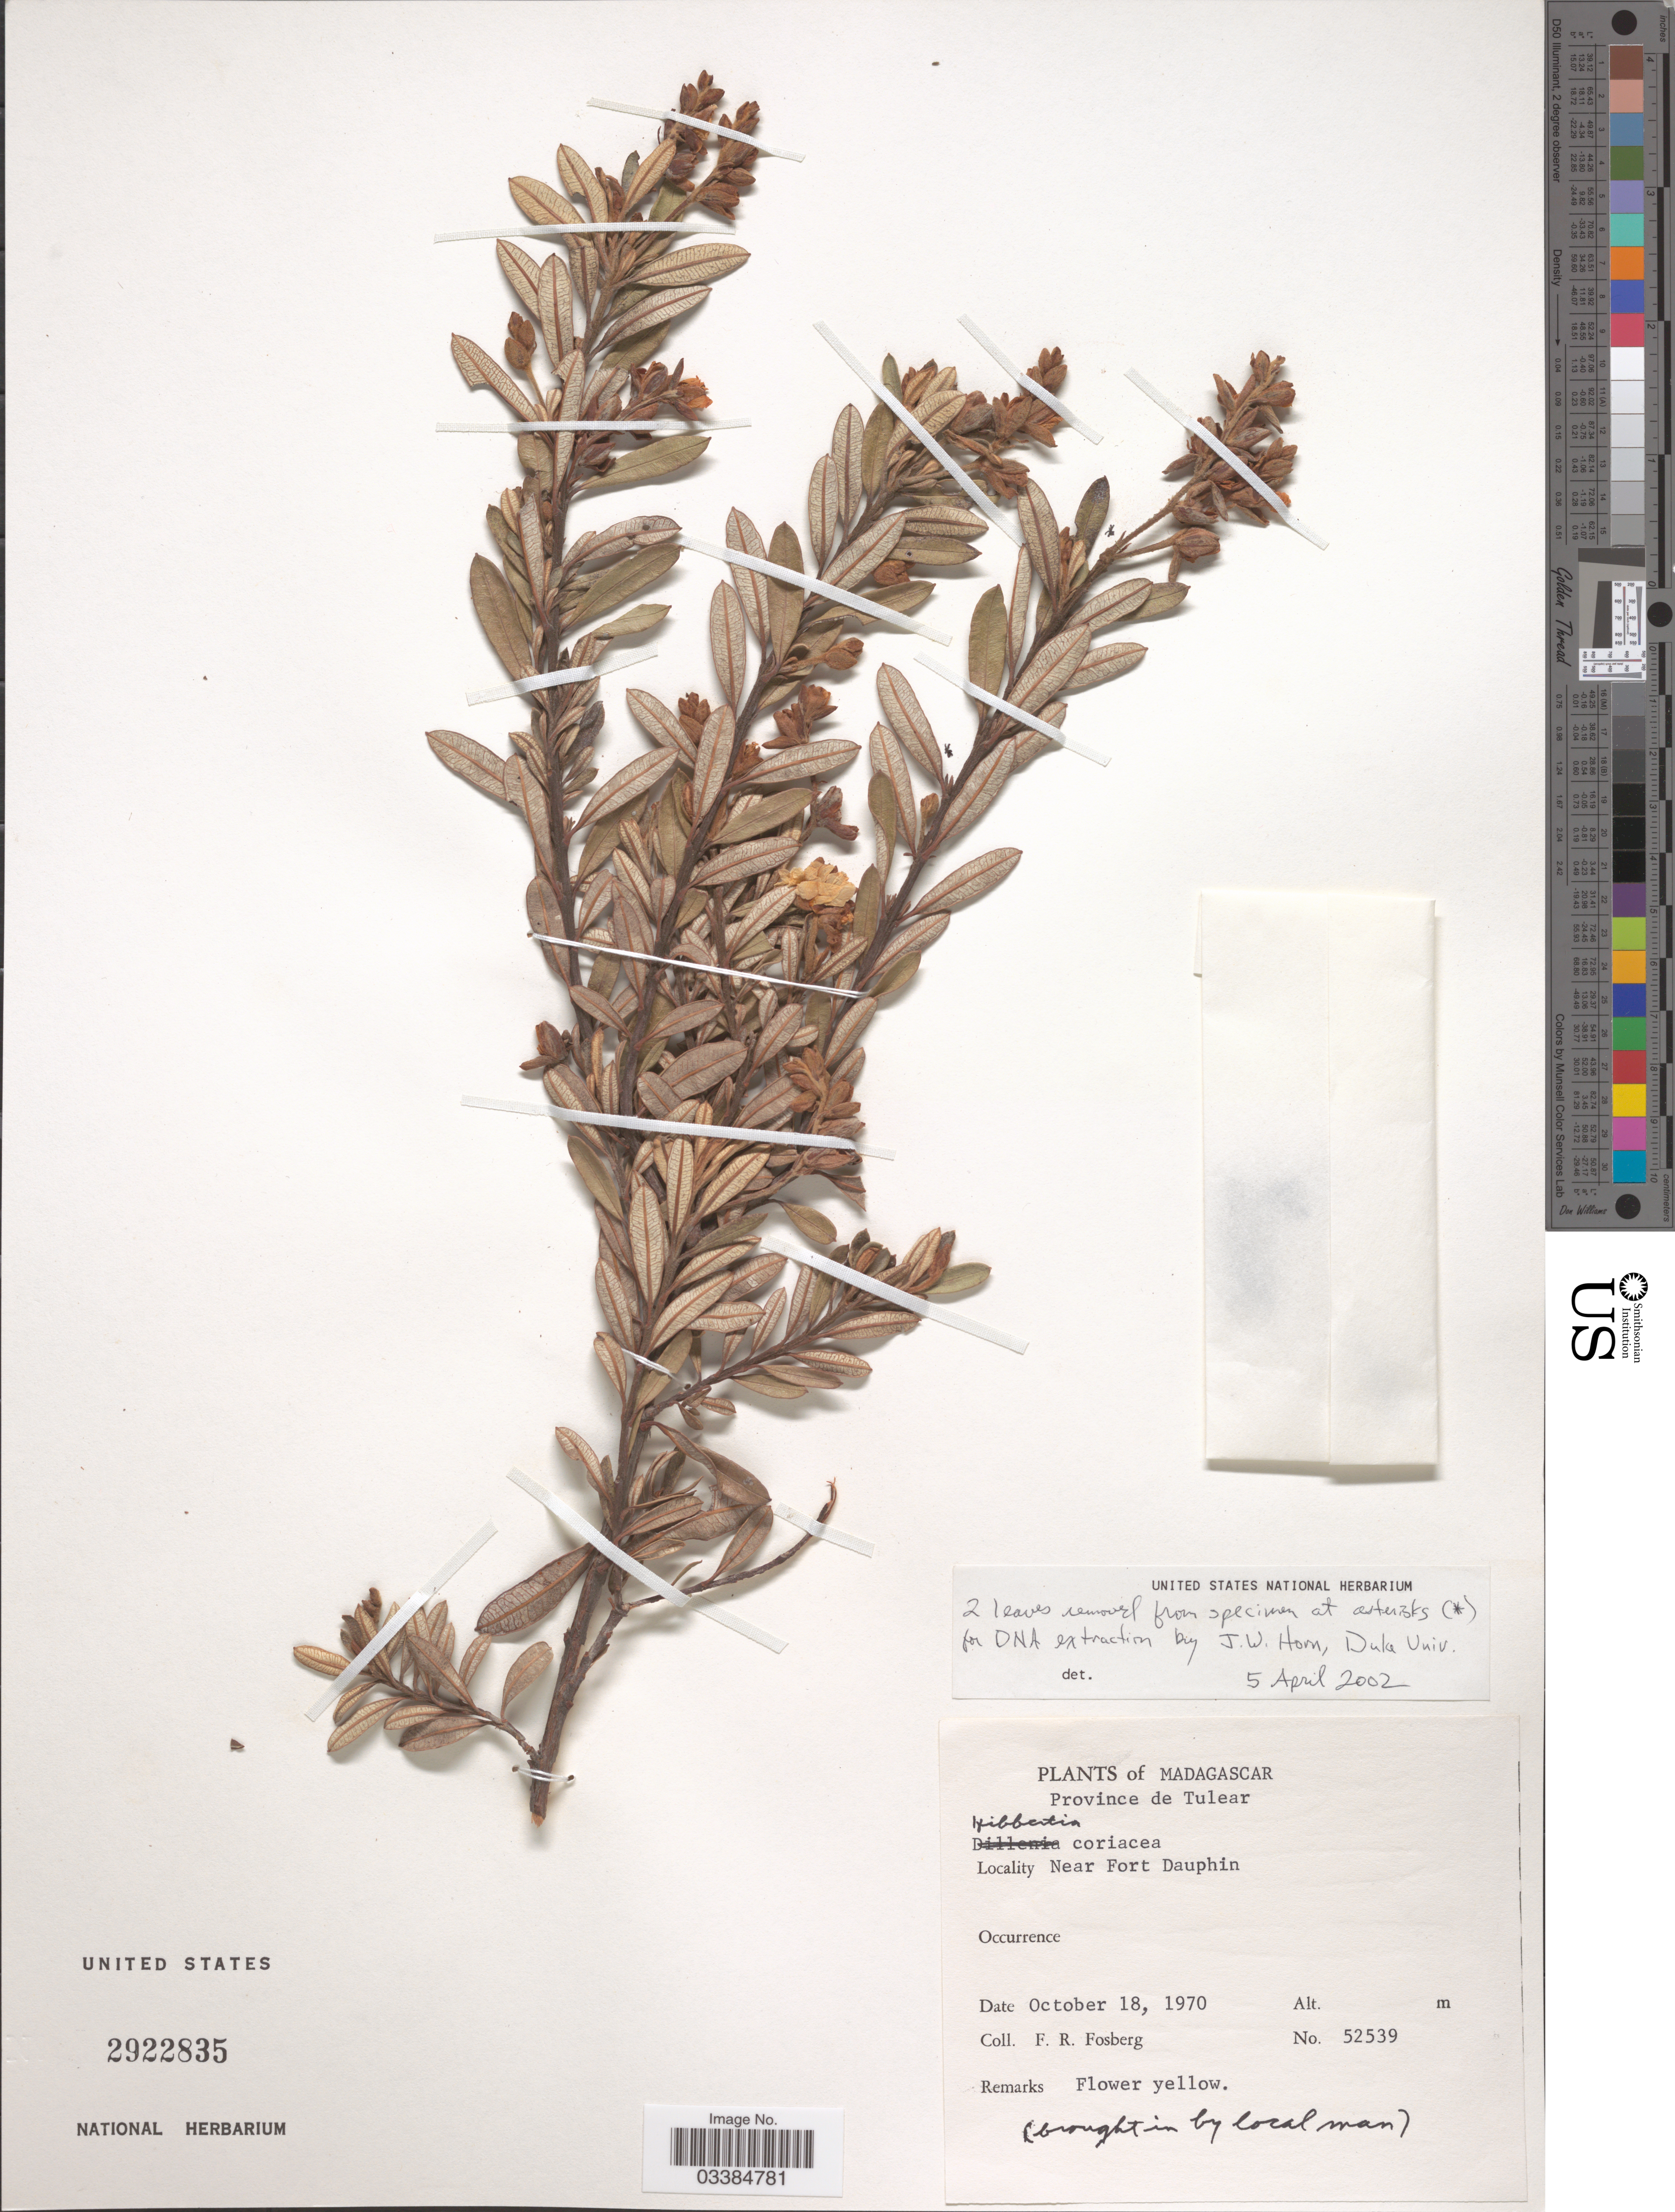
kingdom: Plantae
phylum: Tracheophyta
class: Magnoliopsida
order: Dilleniales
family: Dilleniaceae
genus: Hibbertia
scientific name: Hibbertia coriacea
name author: Baill.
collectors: F. R. Fosberg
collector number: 52539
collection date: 1970-10-18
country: Madagascar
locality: Province de Tulear. Near Fort Dauphin.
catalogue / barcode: US 2922835